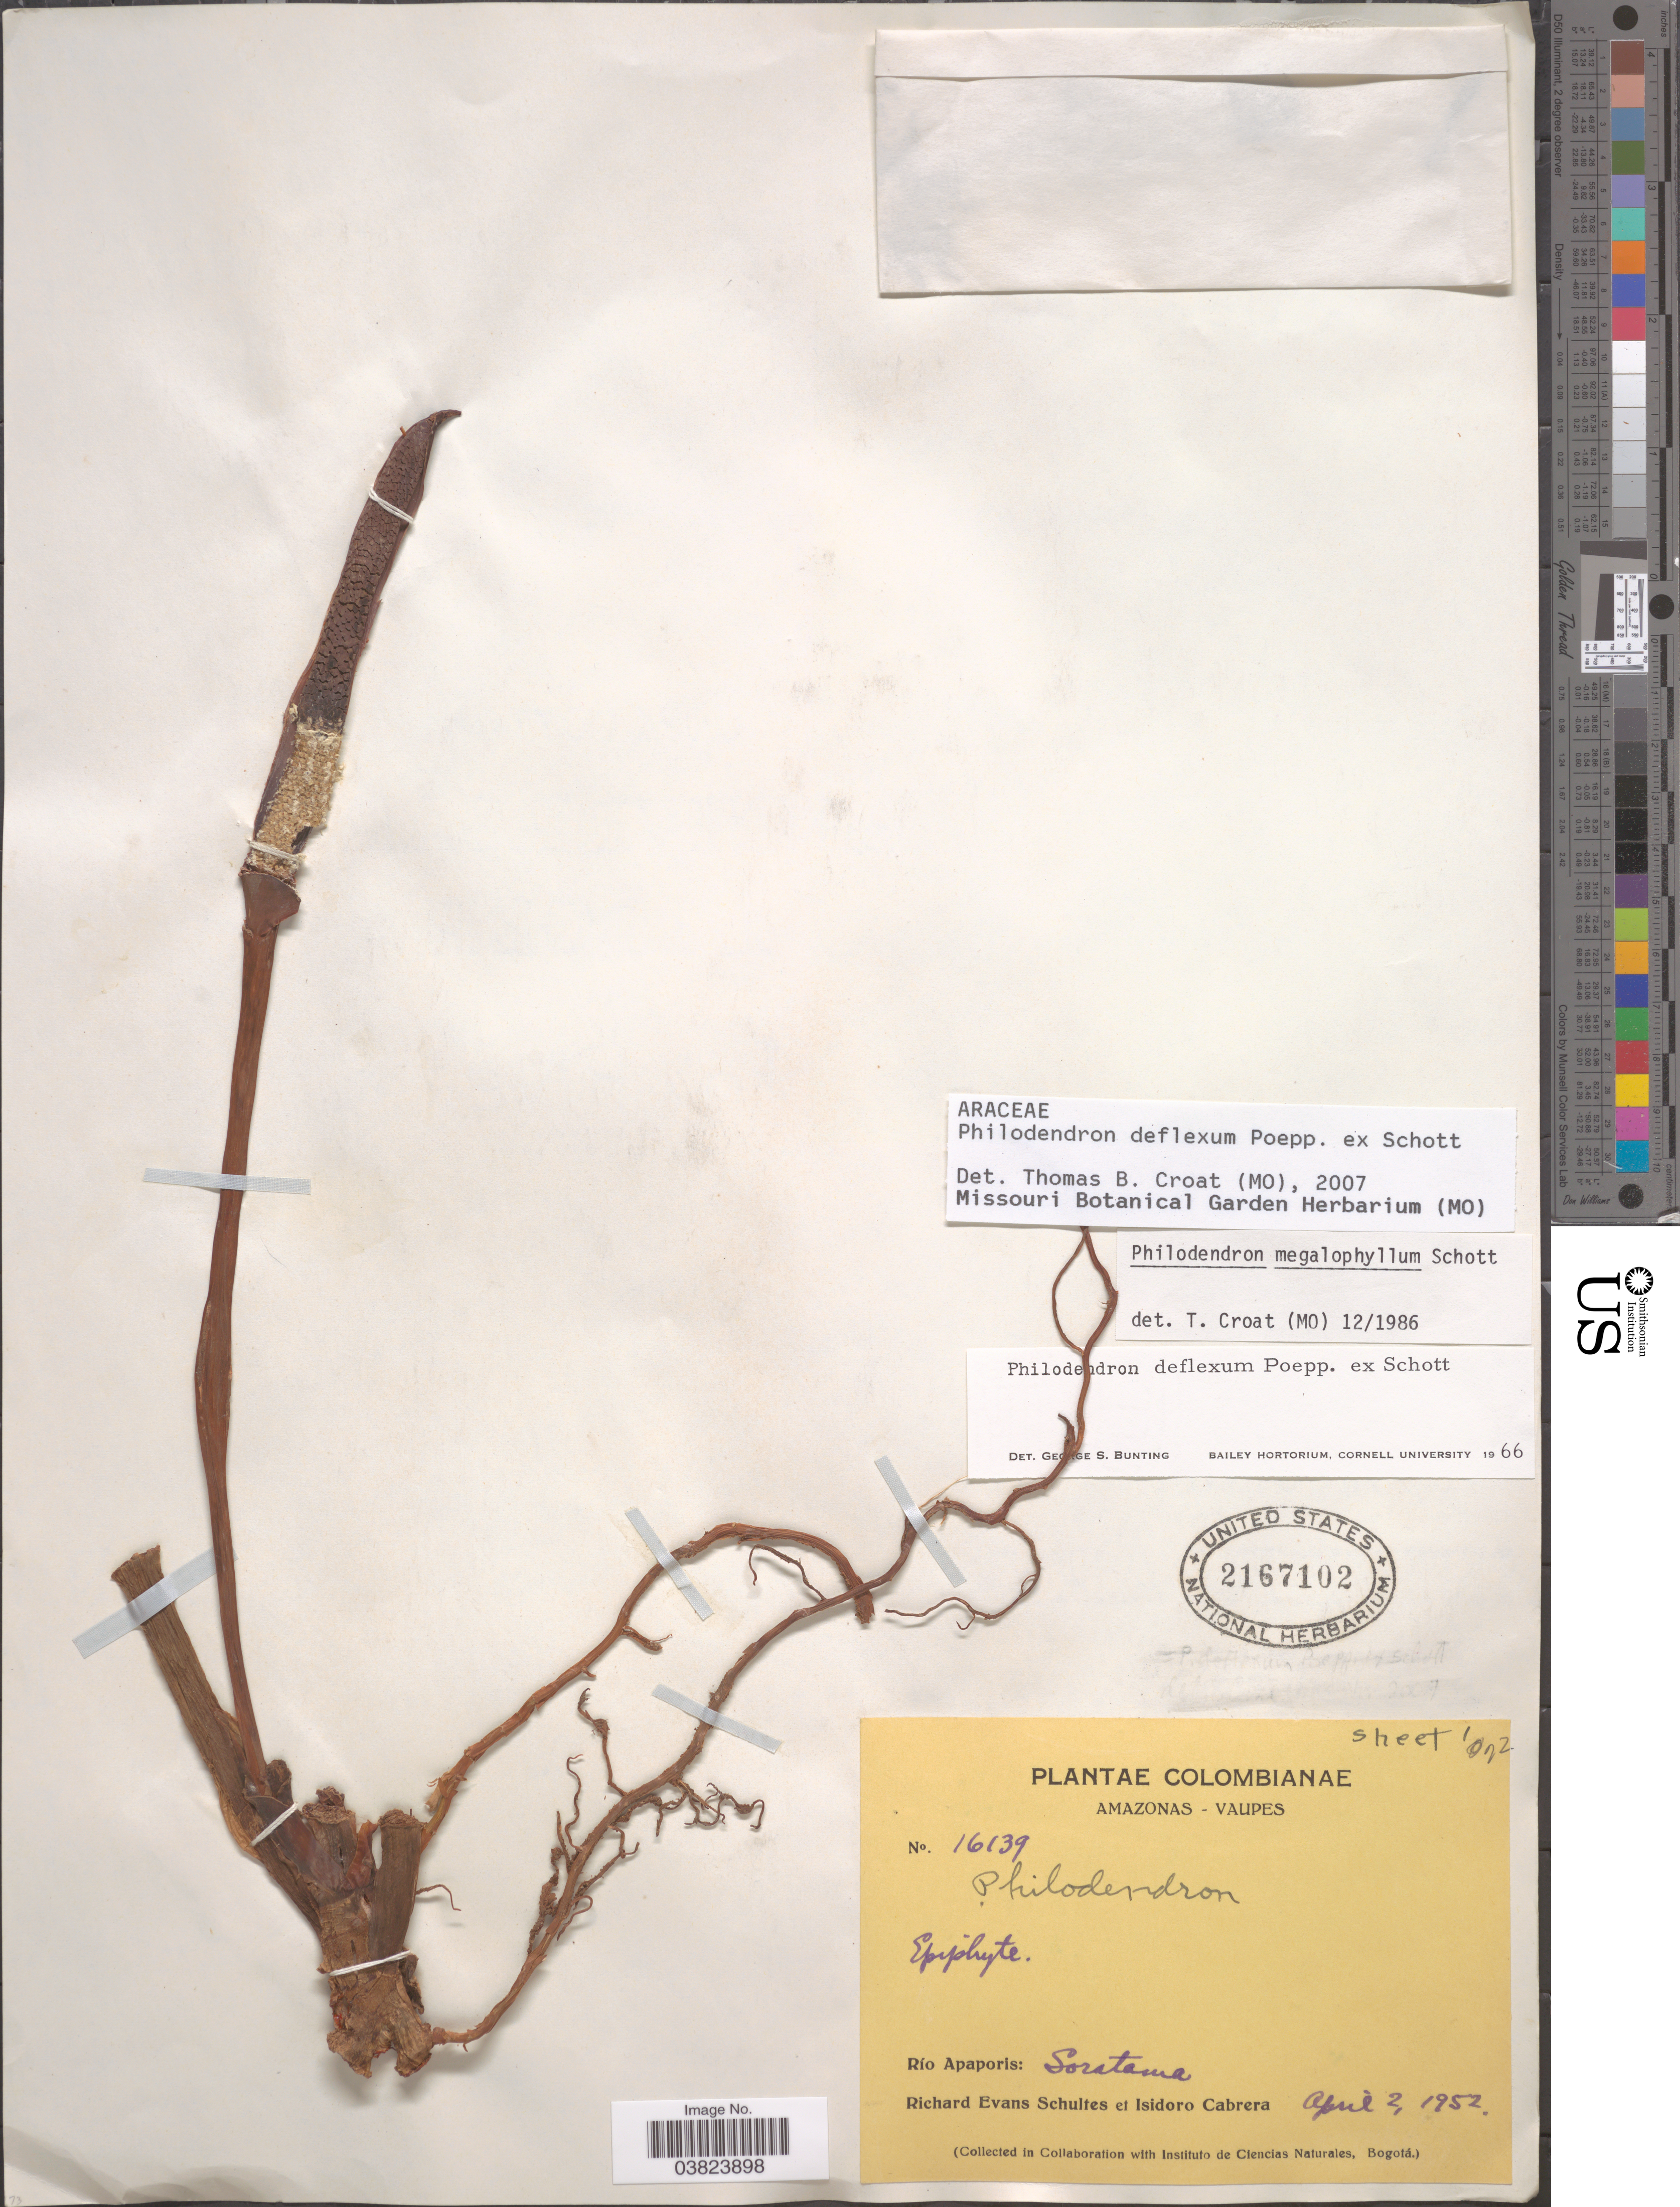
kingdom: Plantae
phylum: Tracheophyta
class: Liliopsida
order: Alismatales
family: Araceae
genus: Philodendron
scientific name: Philodendron deflexum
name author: Poepp. ex Schott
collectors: R. E. Schultes & I. Cabrera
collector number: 16139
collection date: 1952-04-02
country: Colombia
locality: Amazonas-Vaupes. Río Apaporis: Soratama.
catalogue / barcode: US 2167102